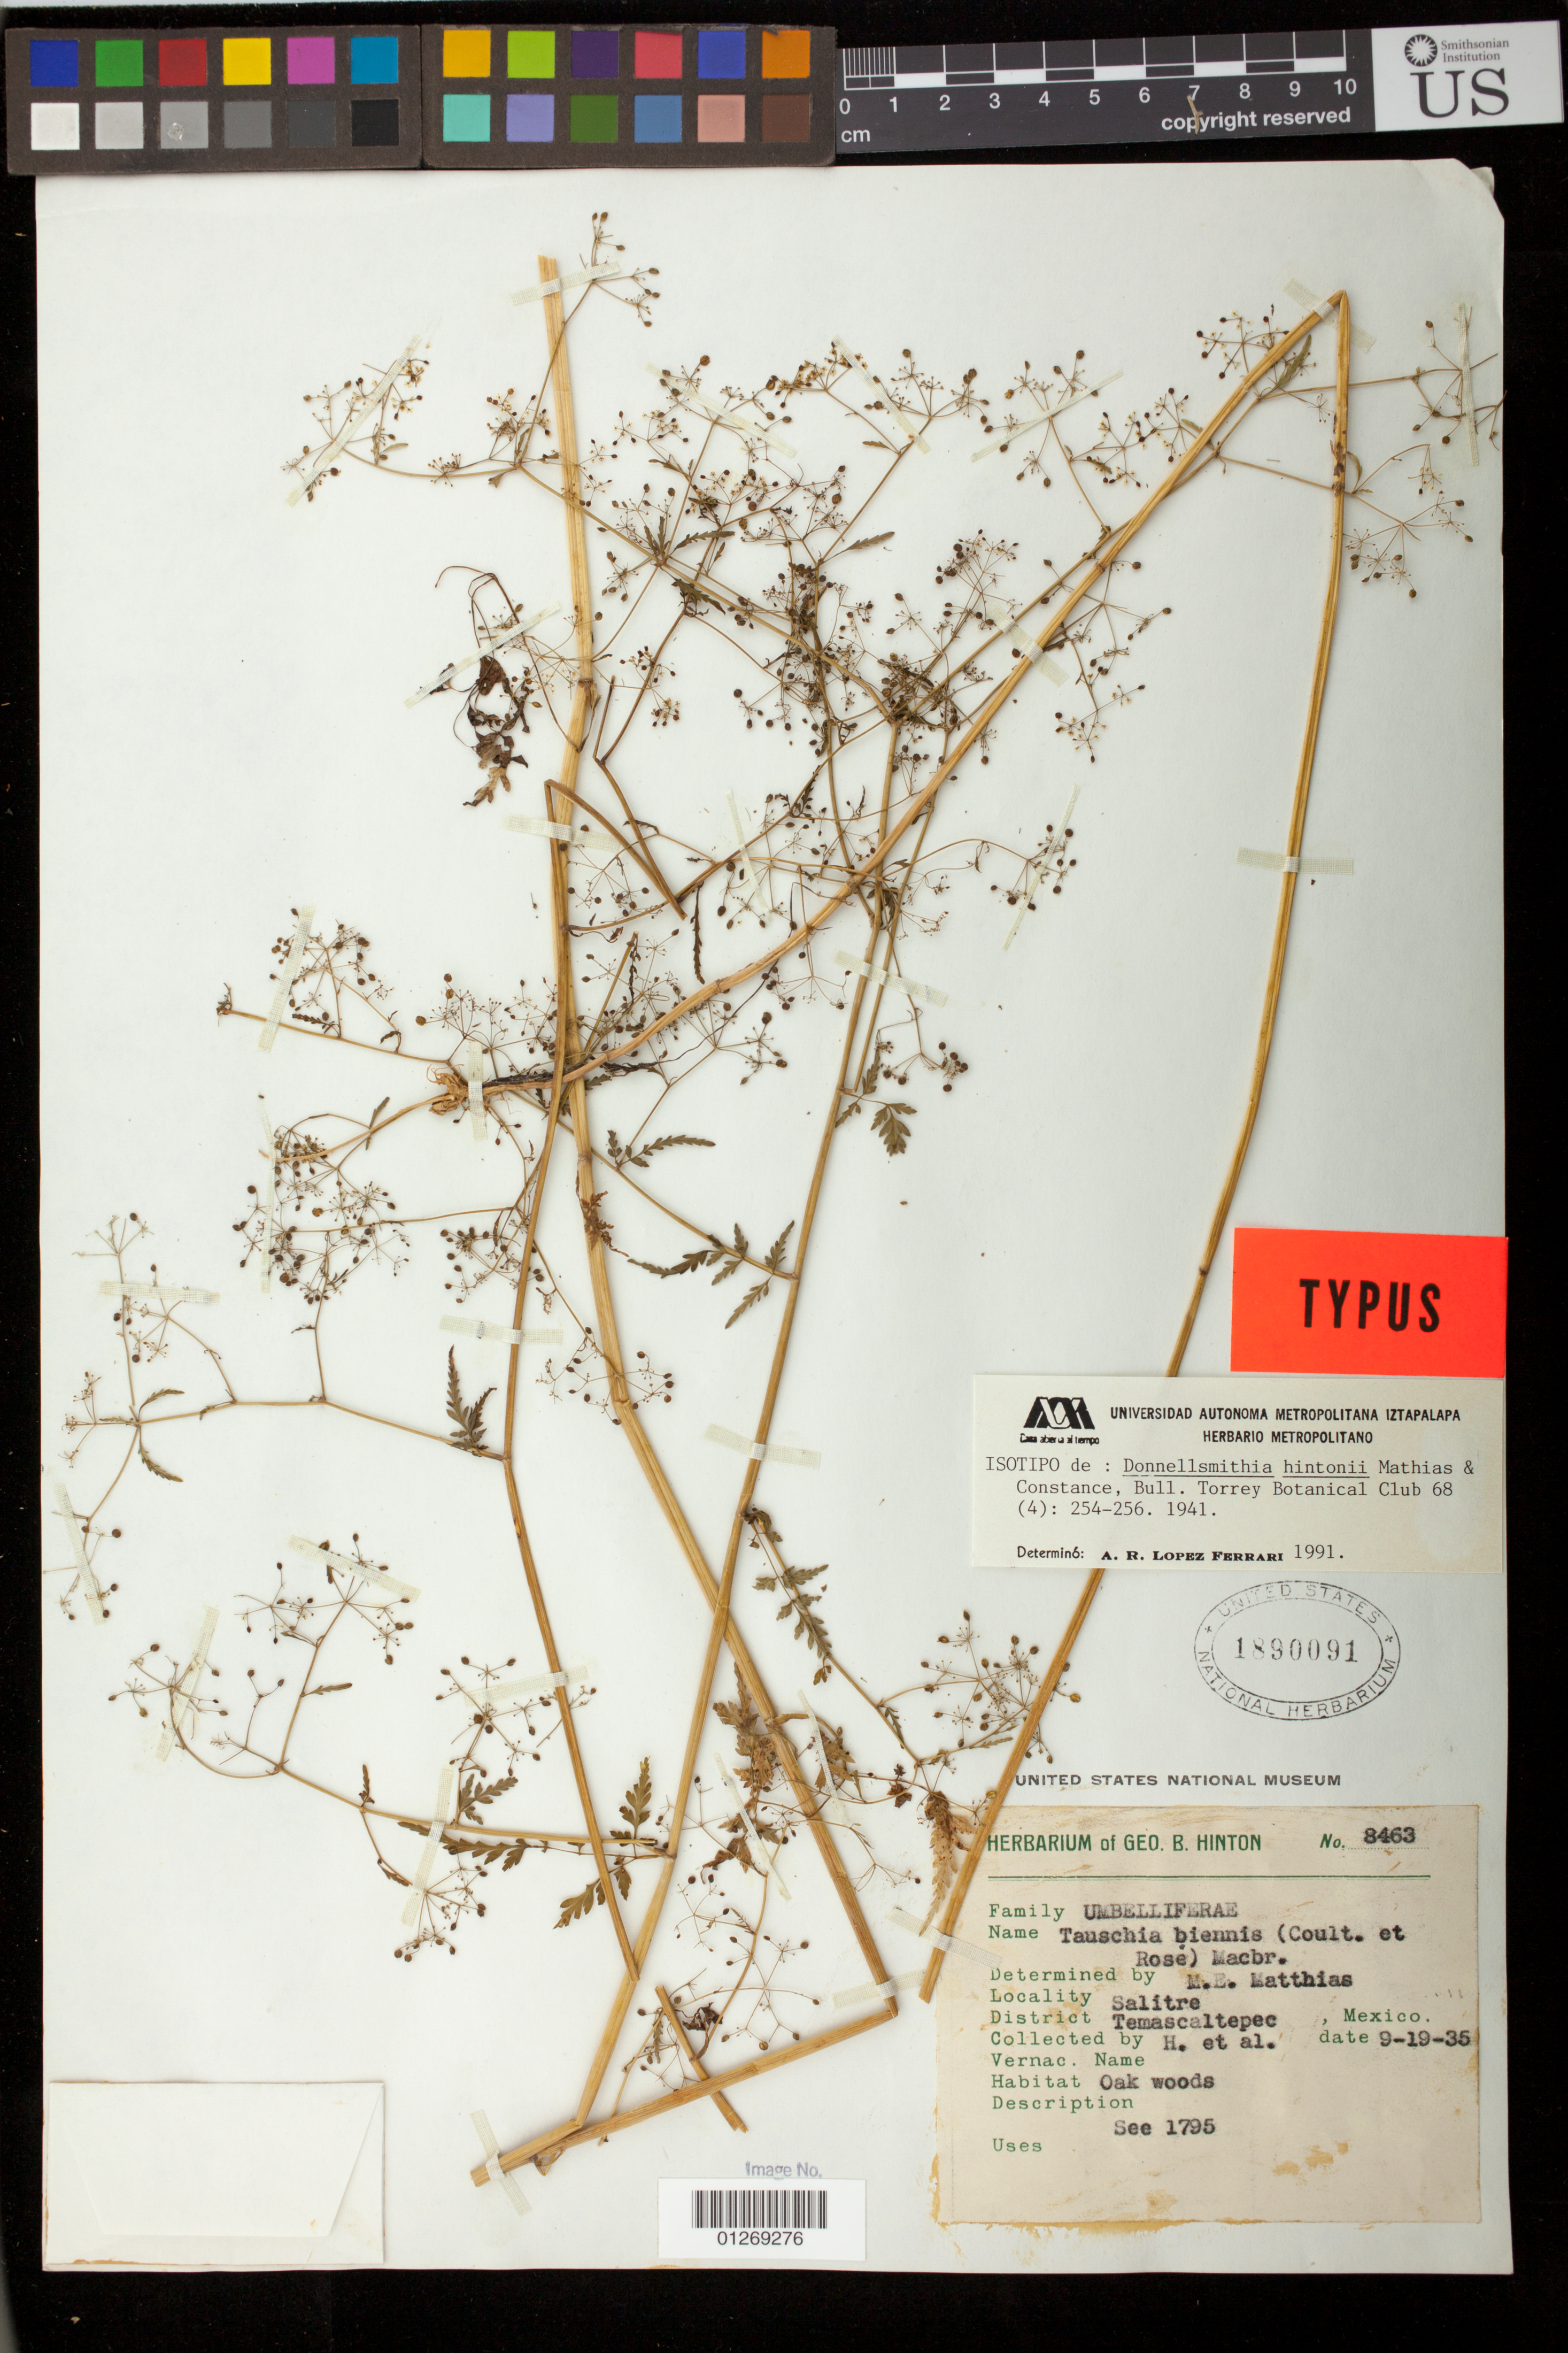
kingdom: Plantae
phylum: Tracheophyta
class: Magnoliopsida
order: Apiales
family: Apiaceae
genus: Donnellsmithia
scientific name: Donnellsmithia hintonii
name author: Mathias & Constance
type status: Isotype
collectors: G. B. Hinton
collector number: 8463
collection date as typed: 9-19-35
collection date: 1935-09-19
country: Mexico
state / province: México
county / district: Temascaltepec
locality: Salitre, District Temascaltepec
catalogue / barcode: US 1890091